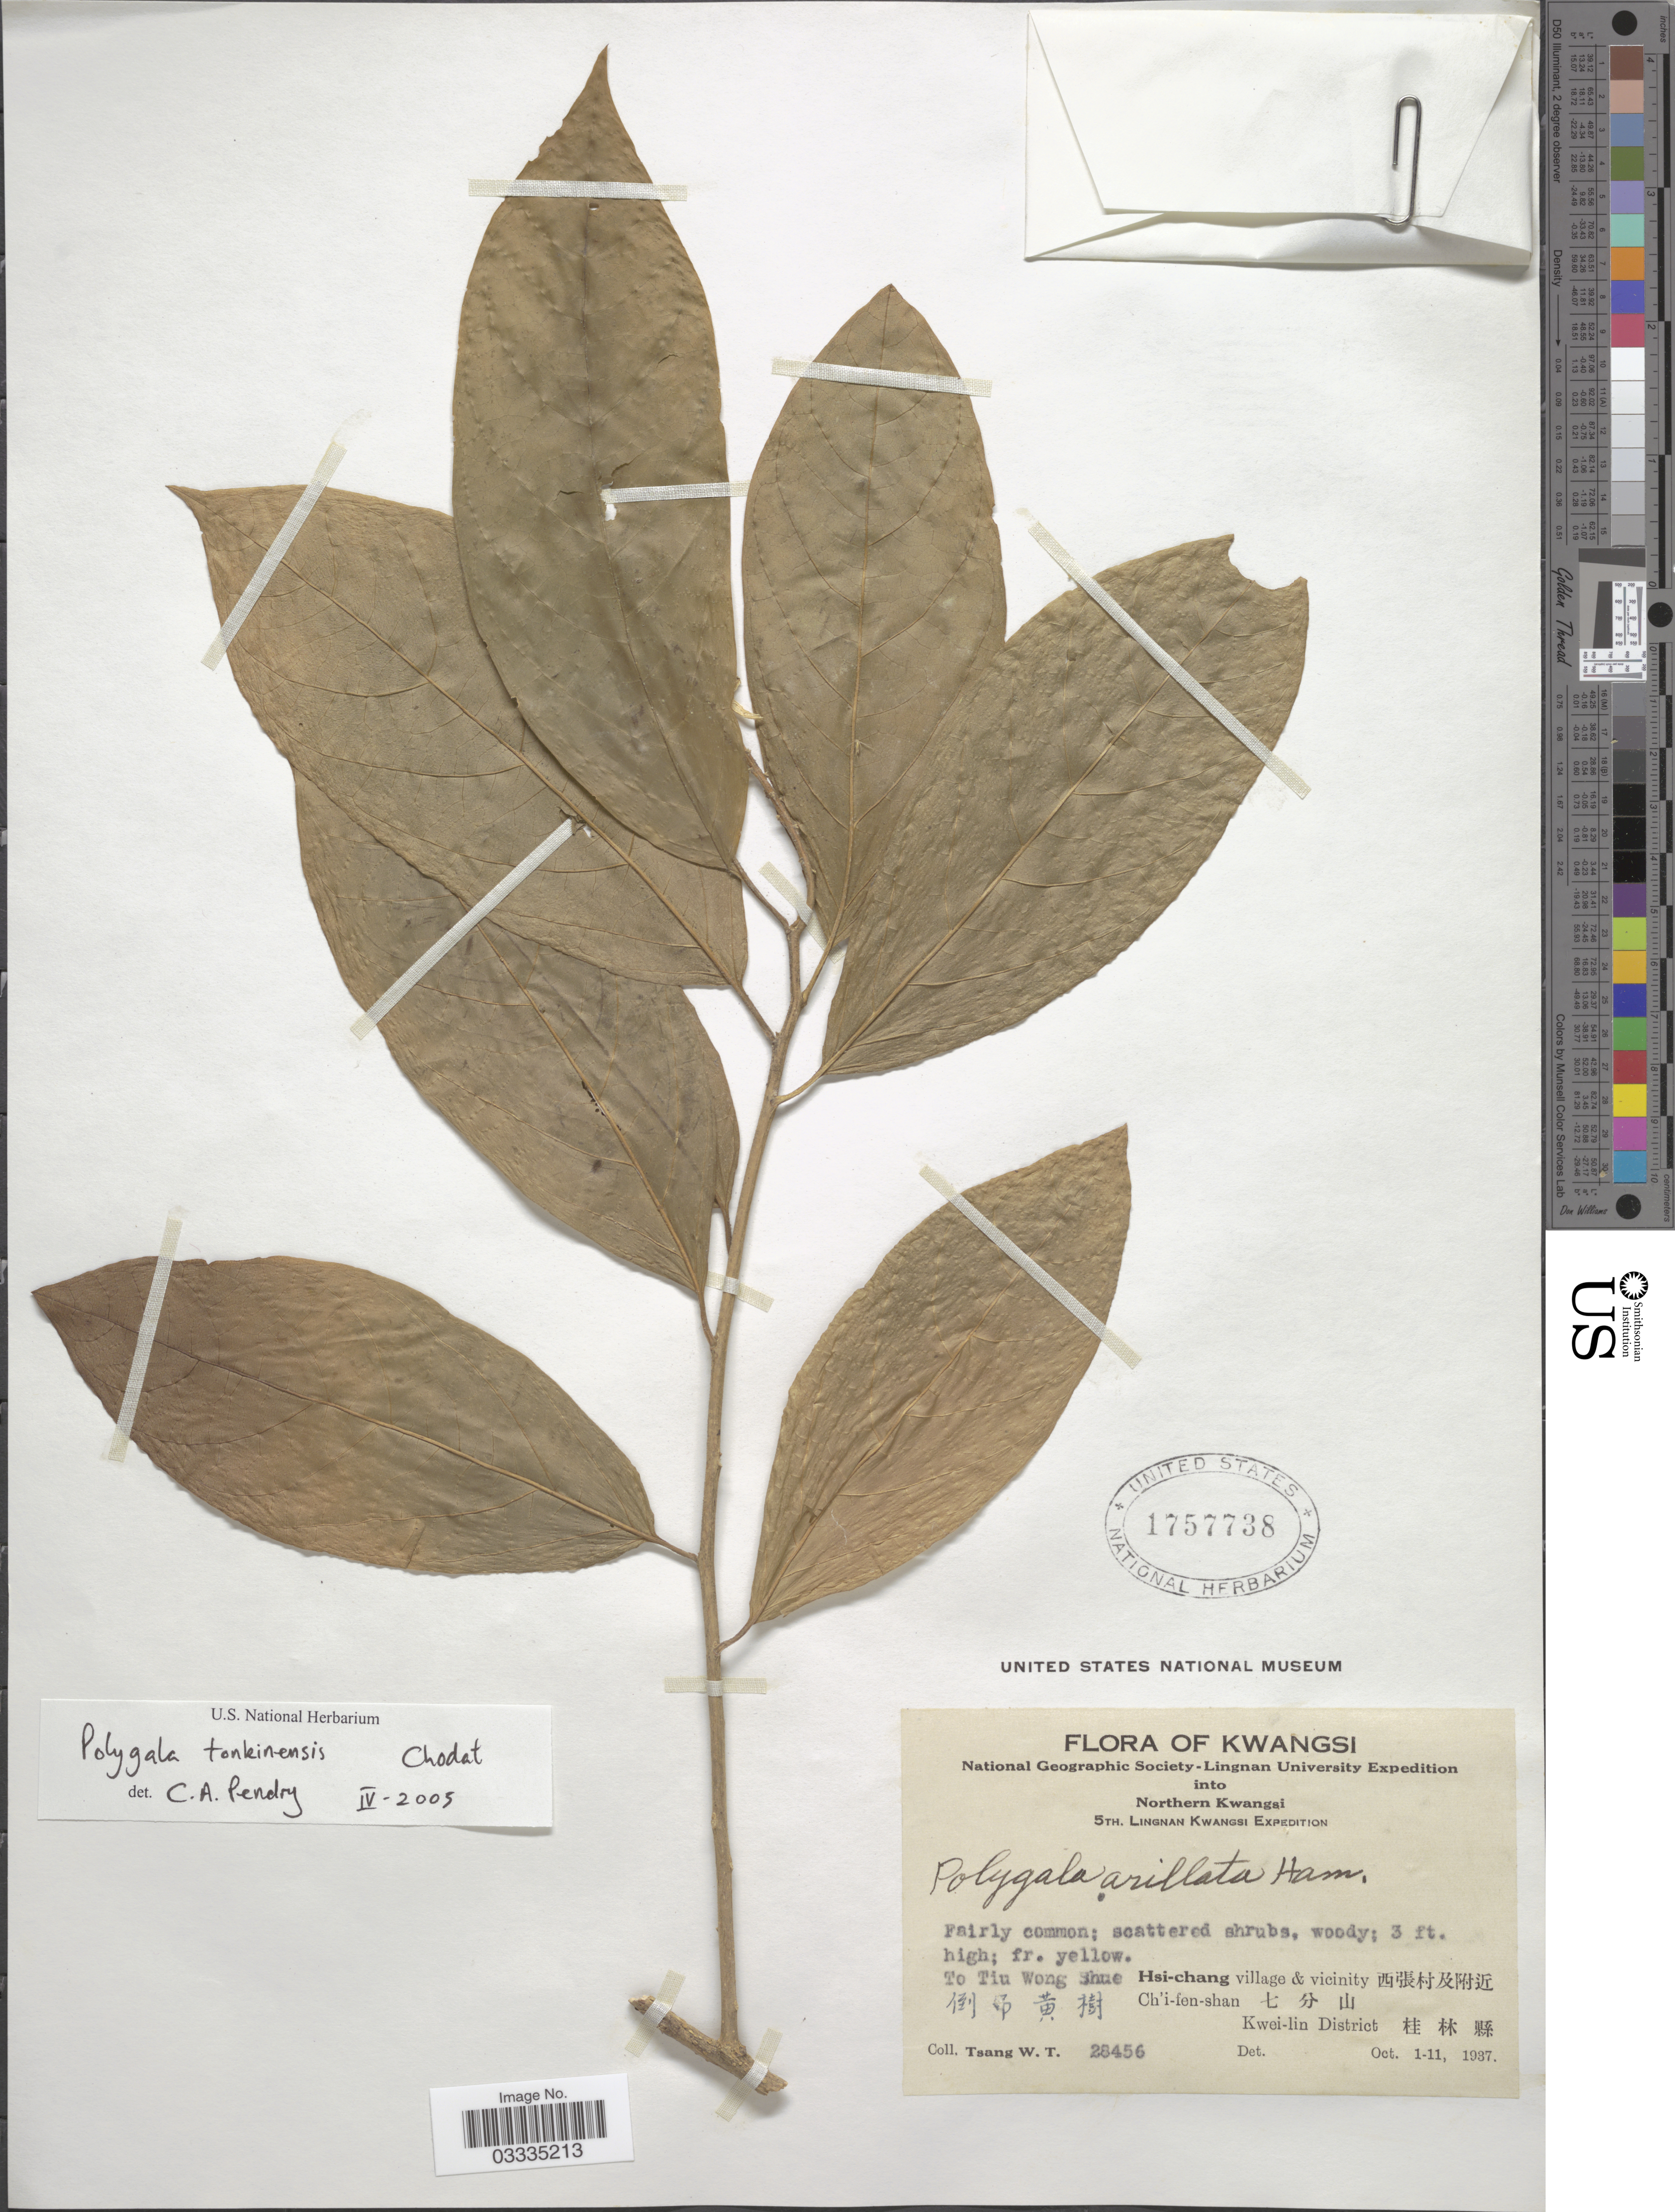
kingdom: Plantae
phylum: Tracheophyta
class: Magnoliopsida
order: Fabales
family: Polygalaceae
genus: Polygala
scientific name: Polygala tonkinensis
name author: Chodat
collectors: W. T. Tsang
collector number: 28456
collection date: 1937-10-01/1937-10-11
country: China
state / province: Guangxi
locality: Kwangsi. Northern Kwangsi. To tiu Wong shue X. Hsi-chang village & vicinity X. Ch'i-fen-shan X. Kwei-lin District X.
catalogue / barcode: US 1757738